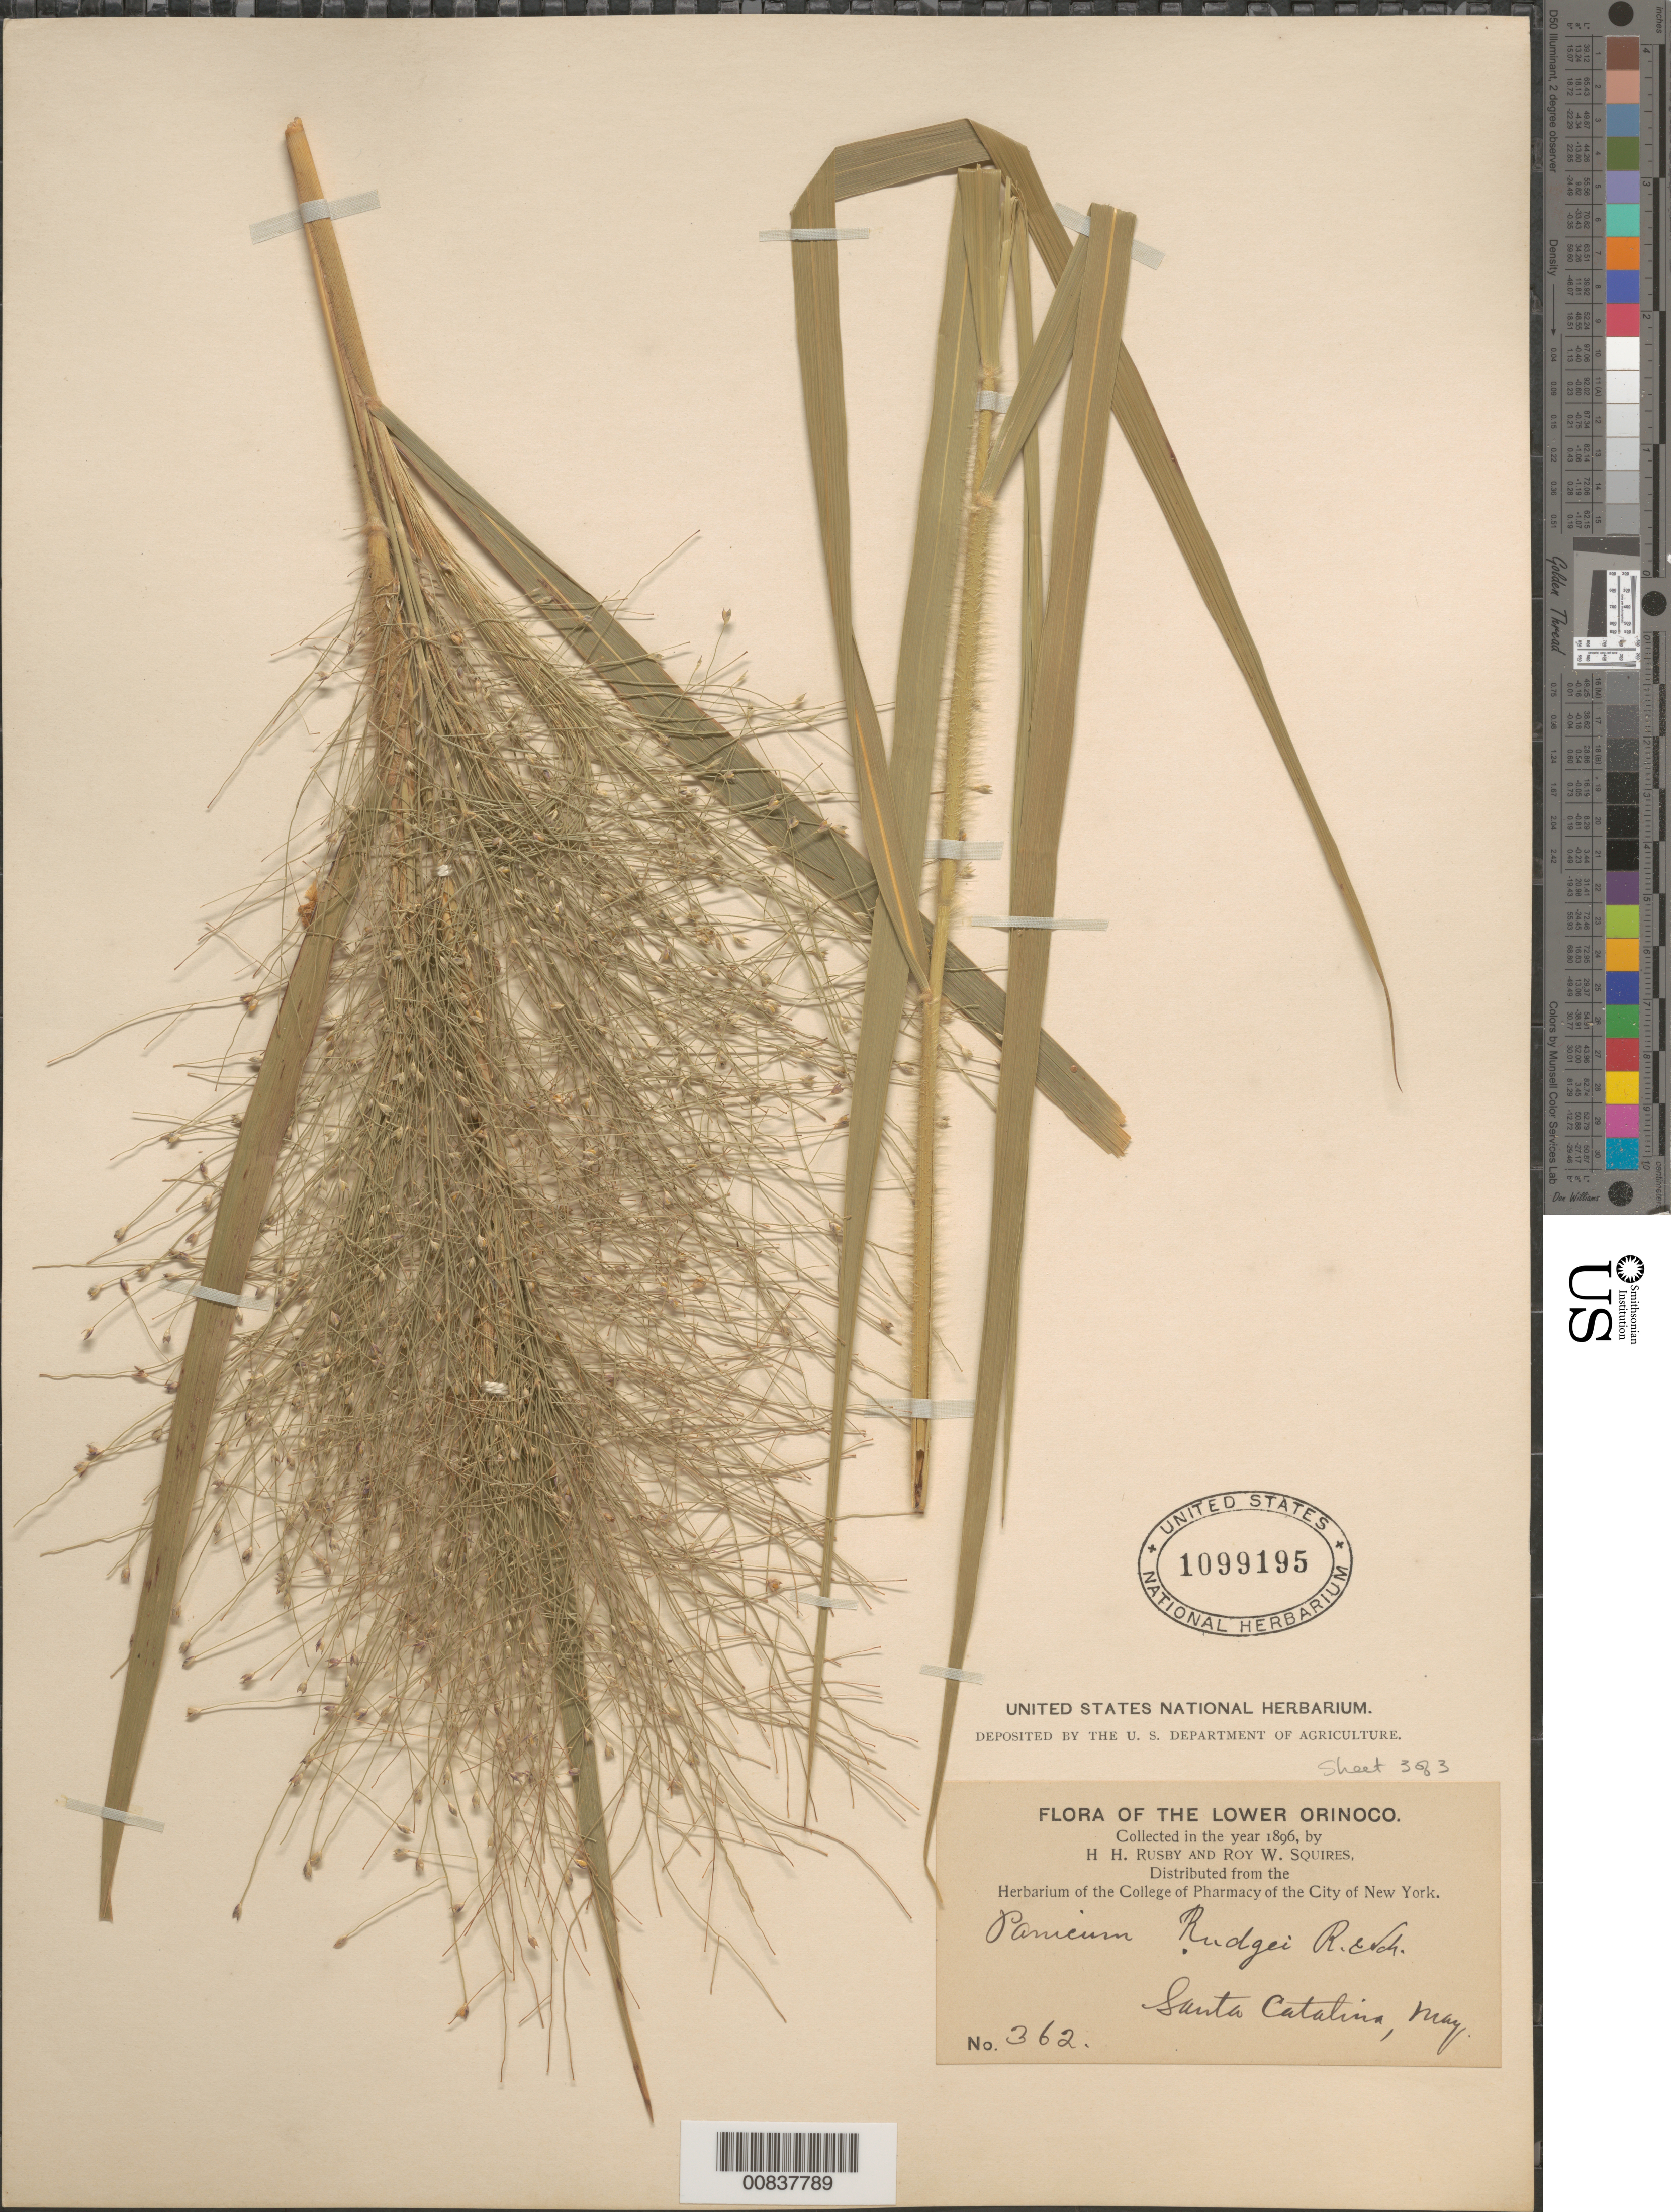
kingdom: Plantae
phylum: Tracheophyta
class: Liliopsida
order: Poales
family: Poaceae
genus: Panicum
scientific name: Panicum rudgei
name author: Roem. & Schult.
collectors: H. H. Rusby & R. Squires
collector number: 362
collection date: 1896-05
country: Colombia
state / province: San Andres y Providencia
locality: The Lower Orinoco. Santa Catalina.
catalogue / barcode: US 1099195